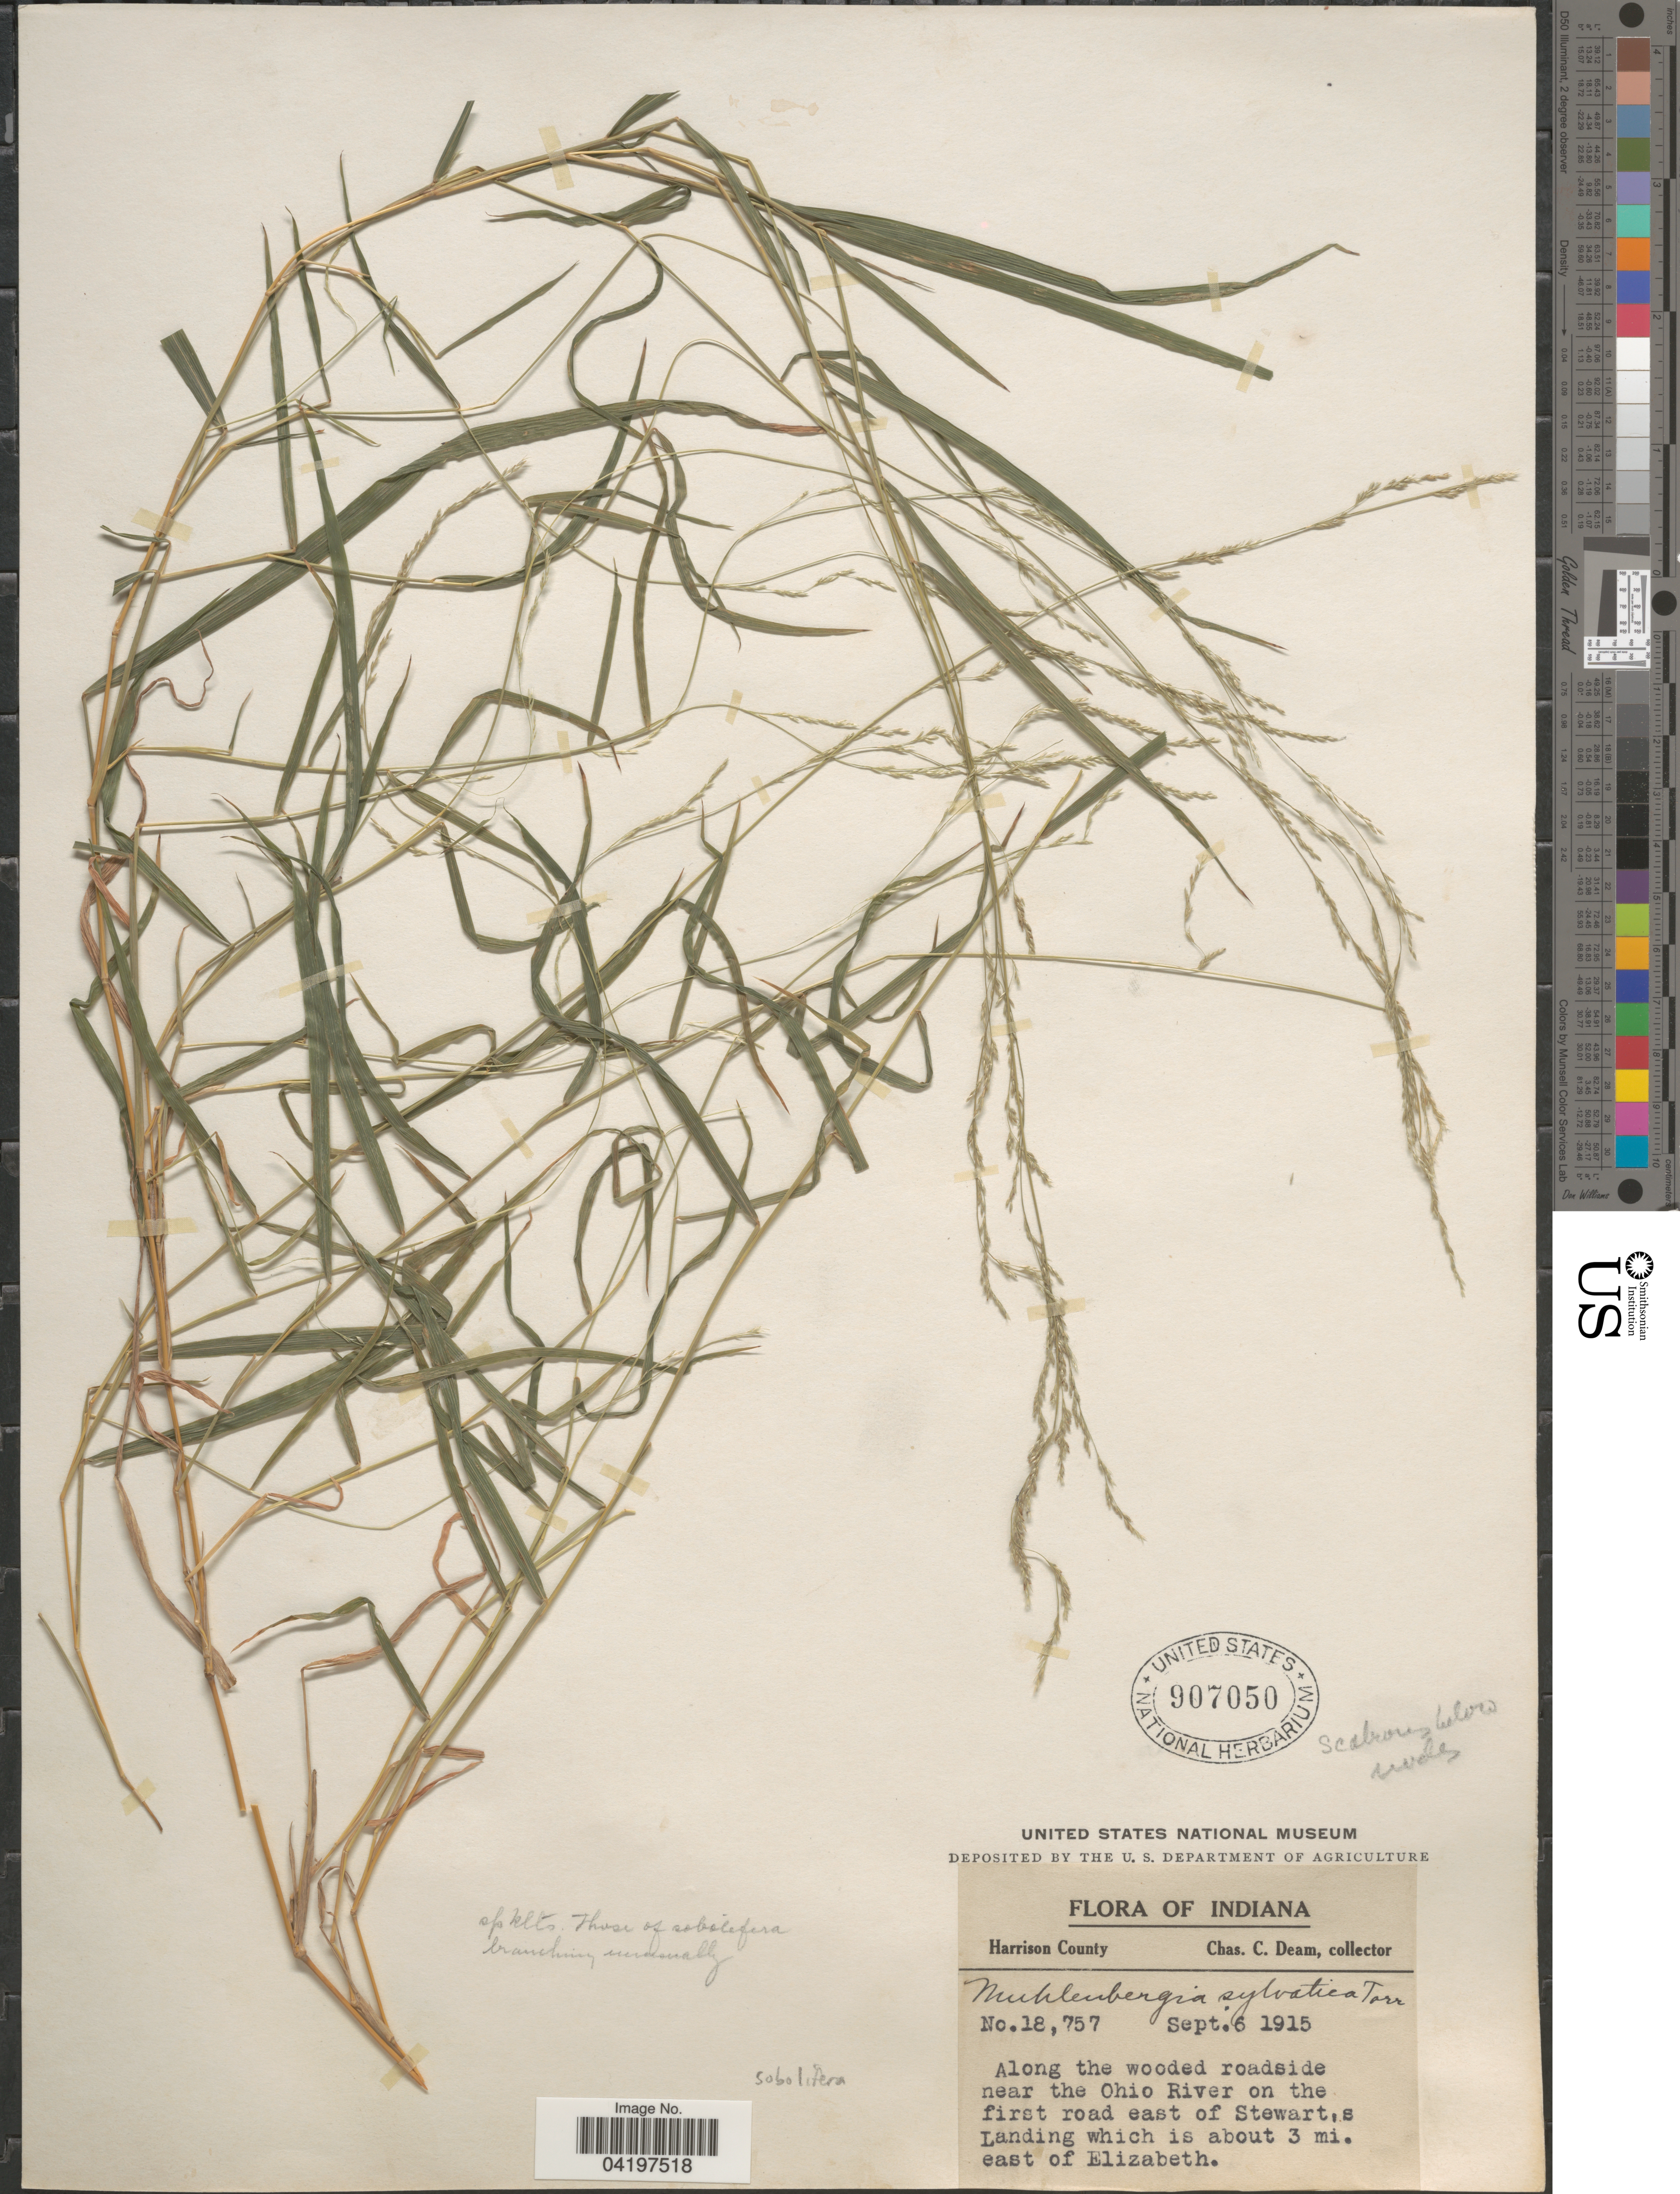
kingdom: Plantae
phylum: Tracheophyta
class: Liliopsida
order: Poales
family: Poaceae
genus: Muhlenbergia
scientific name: Muhlenbergia sobolifera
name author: (Muhl. ex Willd.) Trin.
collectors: C. C. Deam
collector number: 18757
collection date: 1915-09-06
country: United States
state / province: Indiana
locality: Harrison County. Along the wooded roadside near the Ohio River on the first road east of Stewart's Landing which is about 3 mi. east of Elizabeth.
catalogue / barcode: US 907050